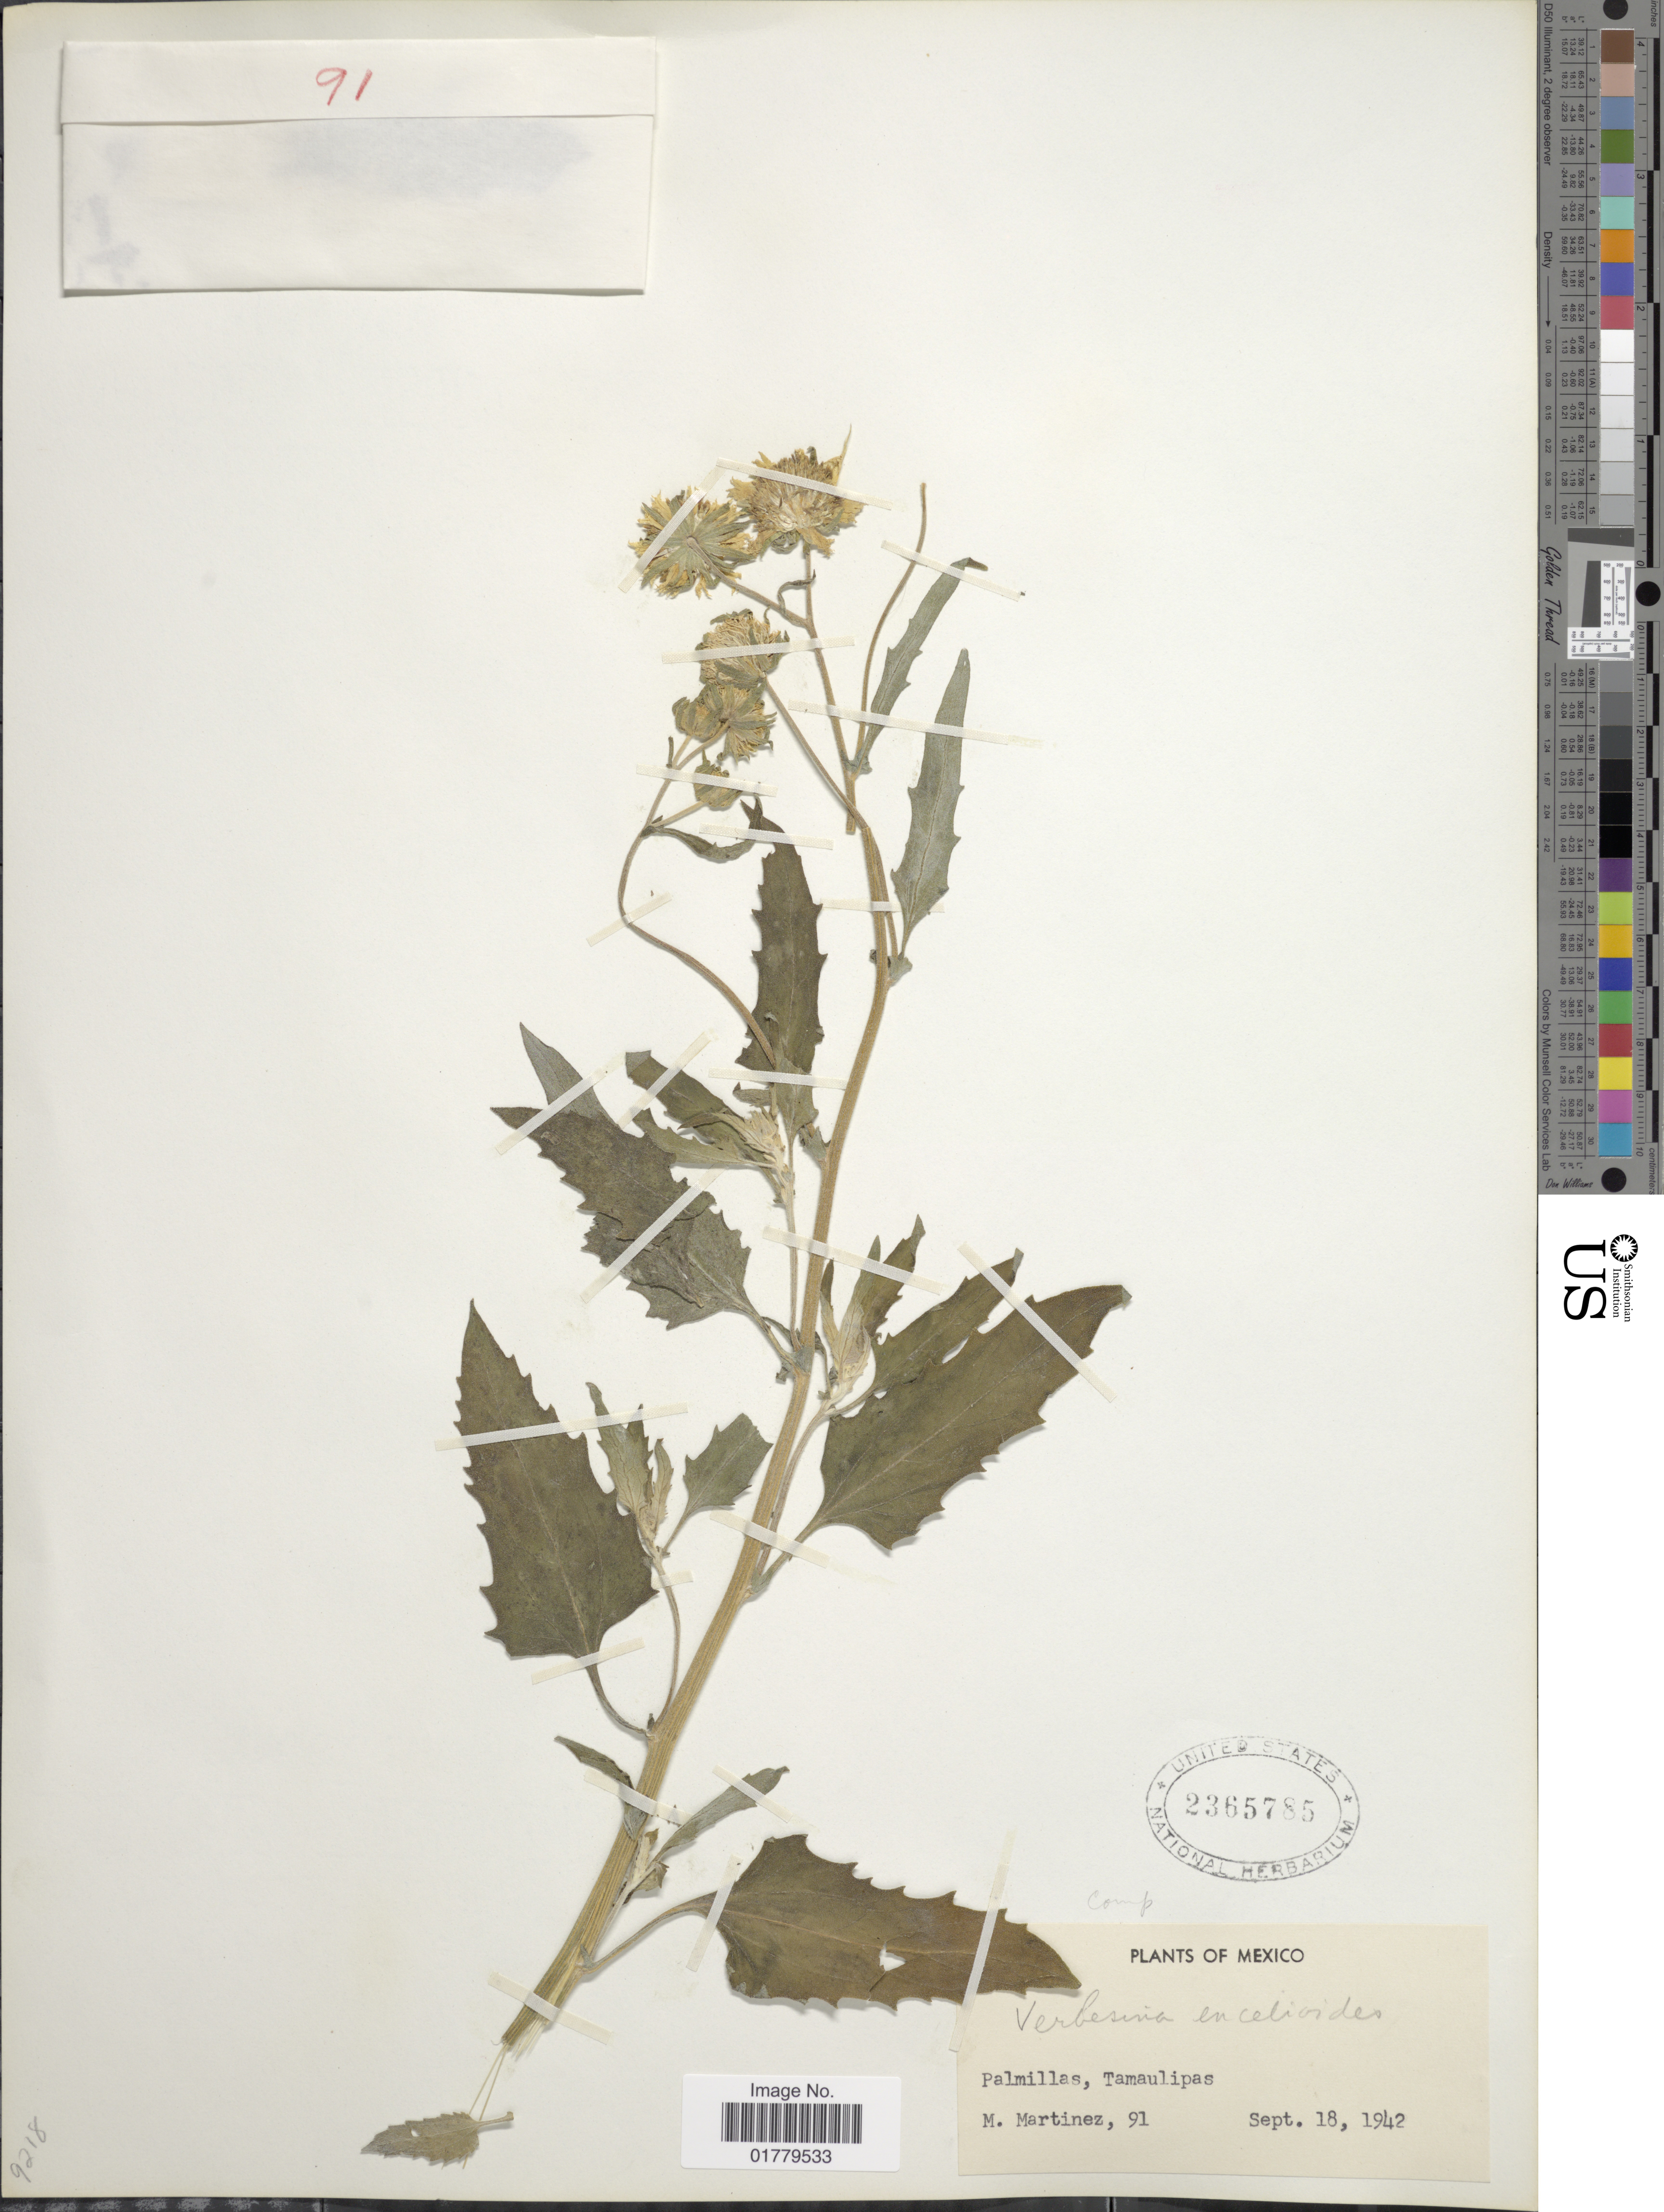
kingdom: Plantae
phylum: Tracheophyta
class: Magnoliopsida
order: Asterales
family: Asteraceae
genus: Verbesina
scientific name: Verbesina encelioides subsp. encelioides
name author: (Cav.) Benth. & Hook.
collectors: M. Martinez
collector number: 91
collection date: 1942-09-18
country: Mexico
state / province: Tamaulipas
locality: Palmillas, Tamaulipas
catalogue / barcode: US 2365785